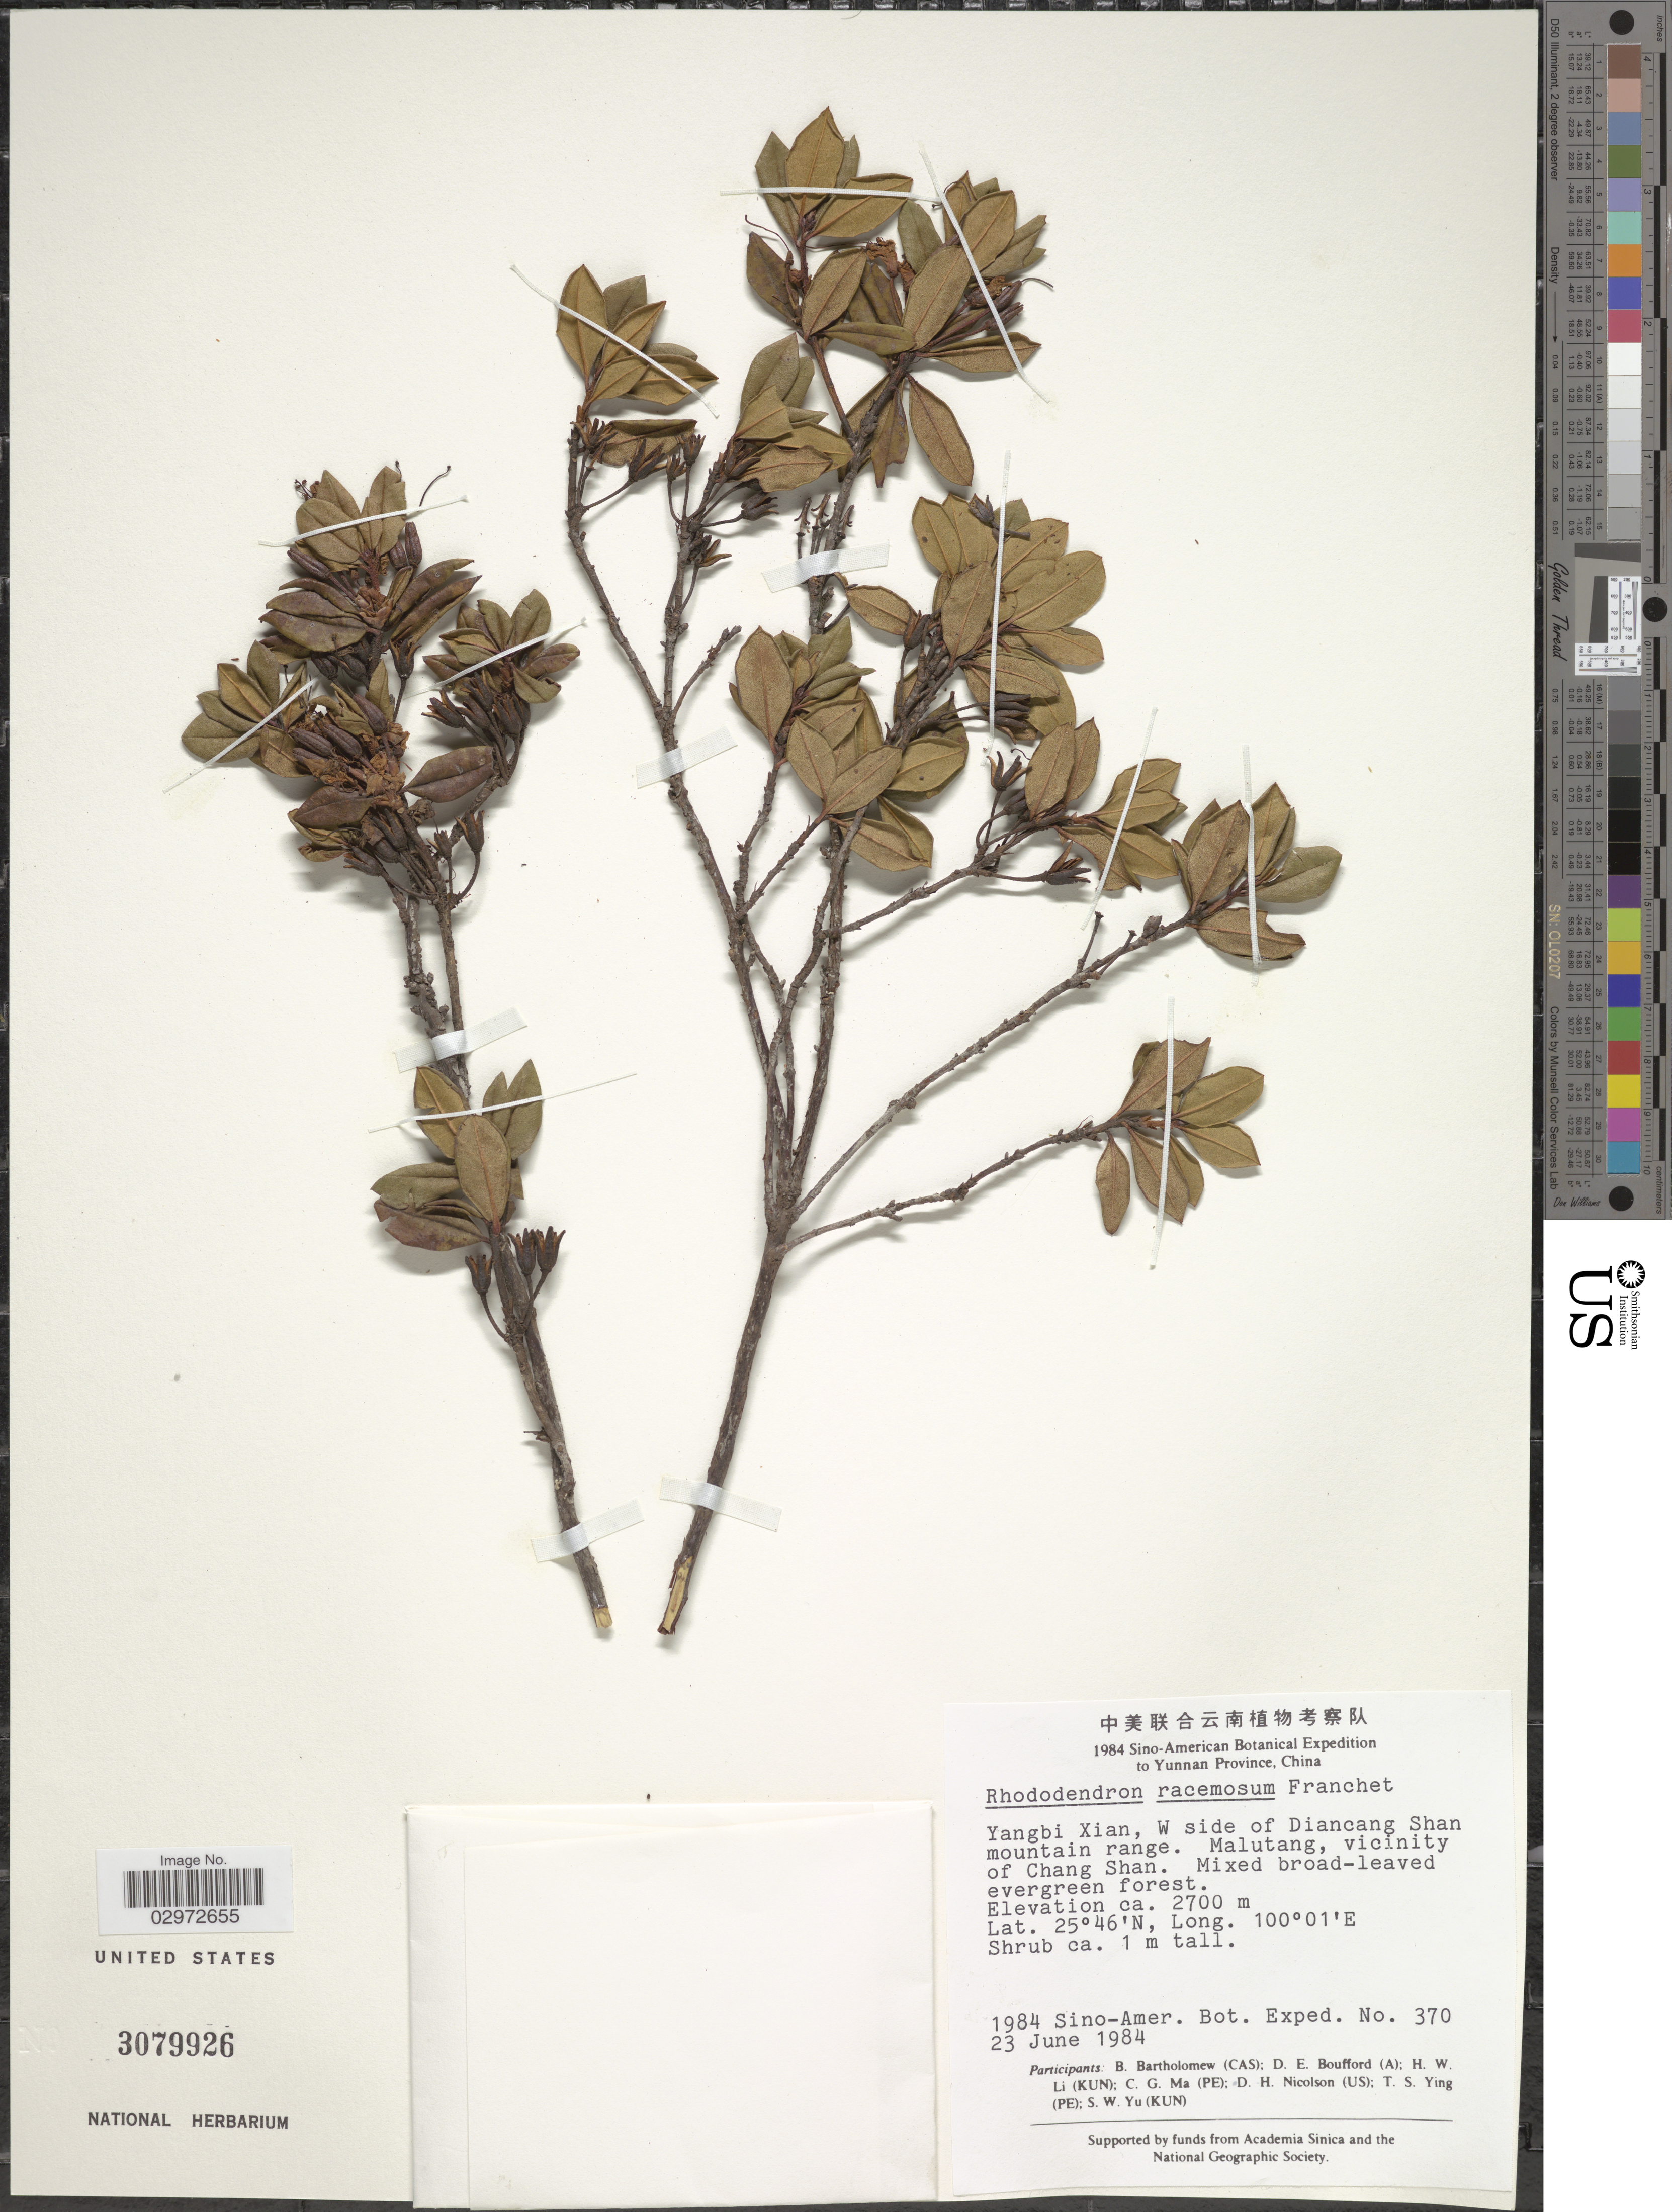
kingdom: Plantae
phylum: Tracheophyta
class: Magnoliopsida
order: Ericales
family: Ericaceae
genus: Rhododendron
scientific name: Rhododendron racemosum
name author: Franch.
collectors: Sino-Amer. Bot. Exped. 1984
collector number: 370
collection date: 1984-06-23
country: China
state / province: Yunnan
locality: Yangbi Xian, W side of Diancang Shan mountain range. Malutang, vicinity of Chang Shan.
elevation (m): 2700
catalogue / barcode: US 3079926